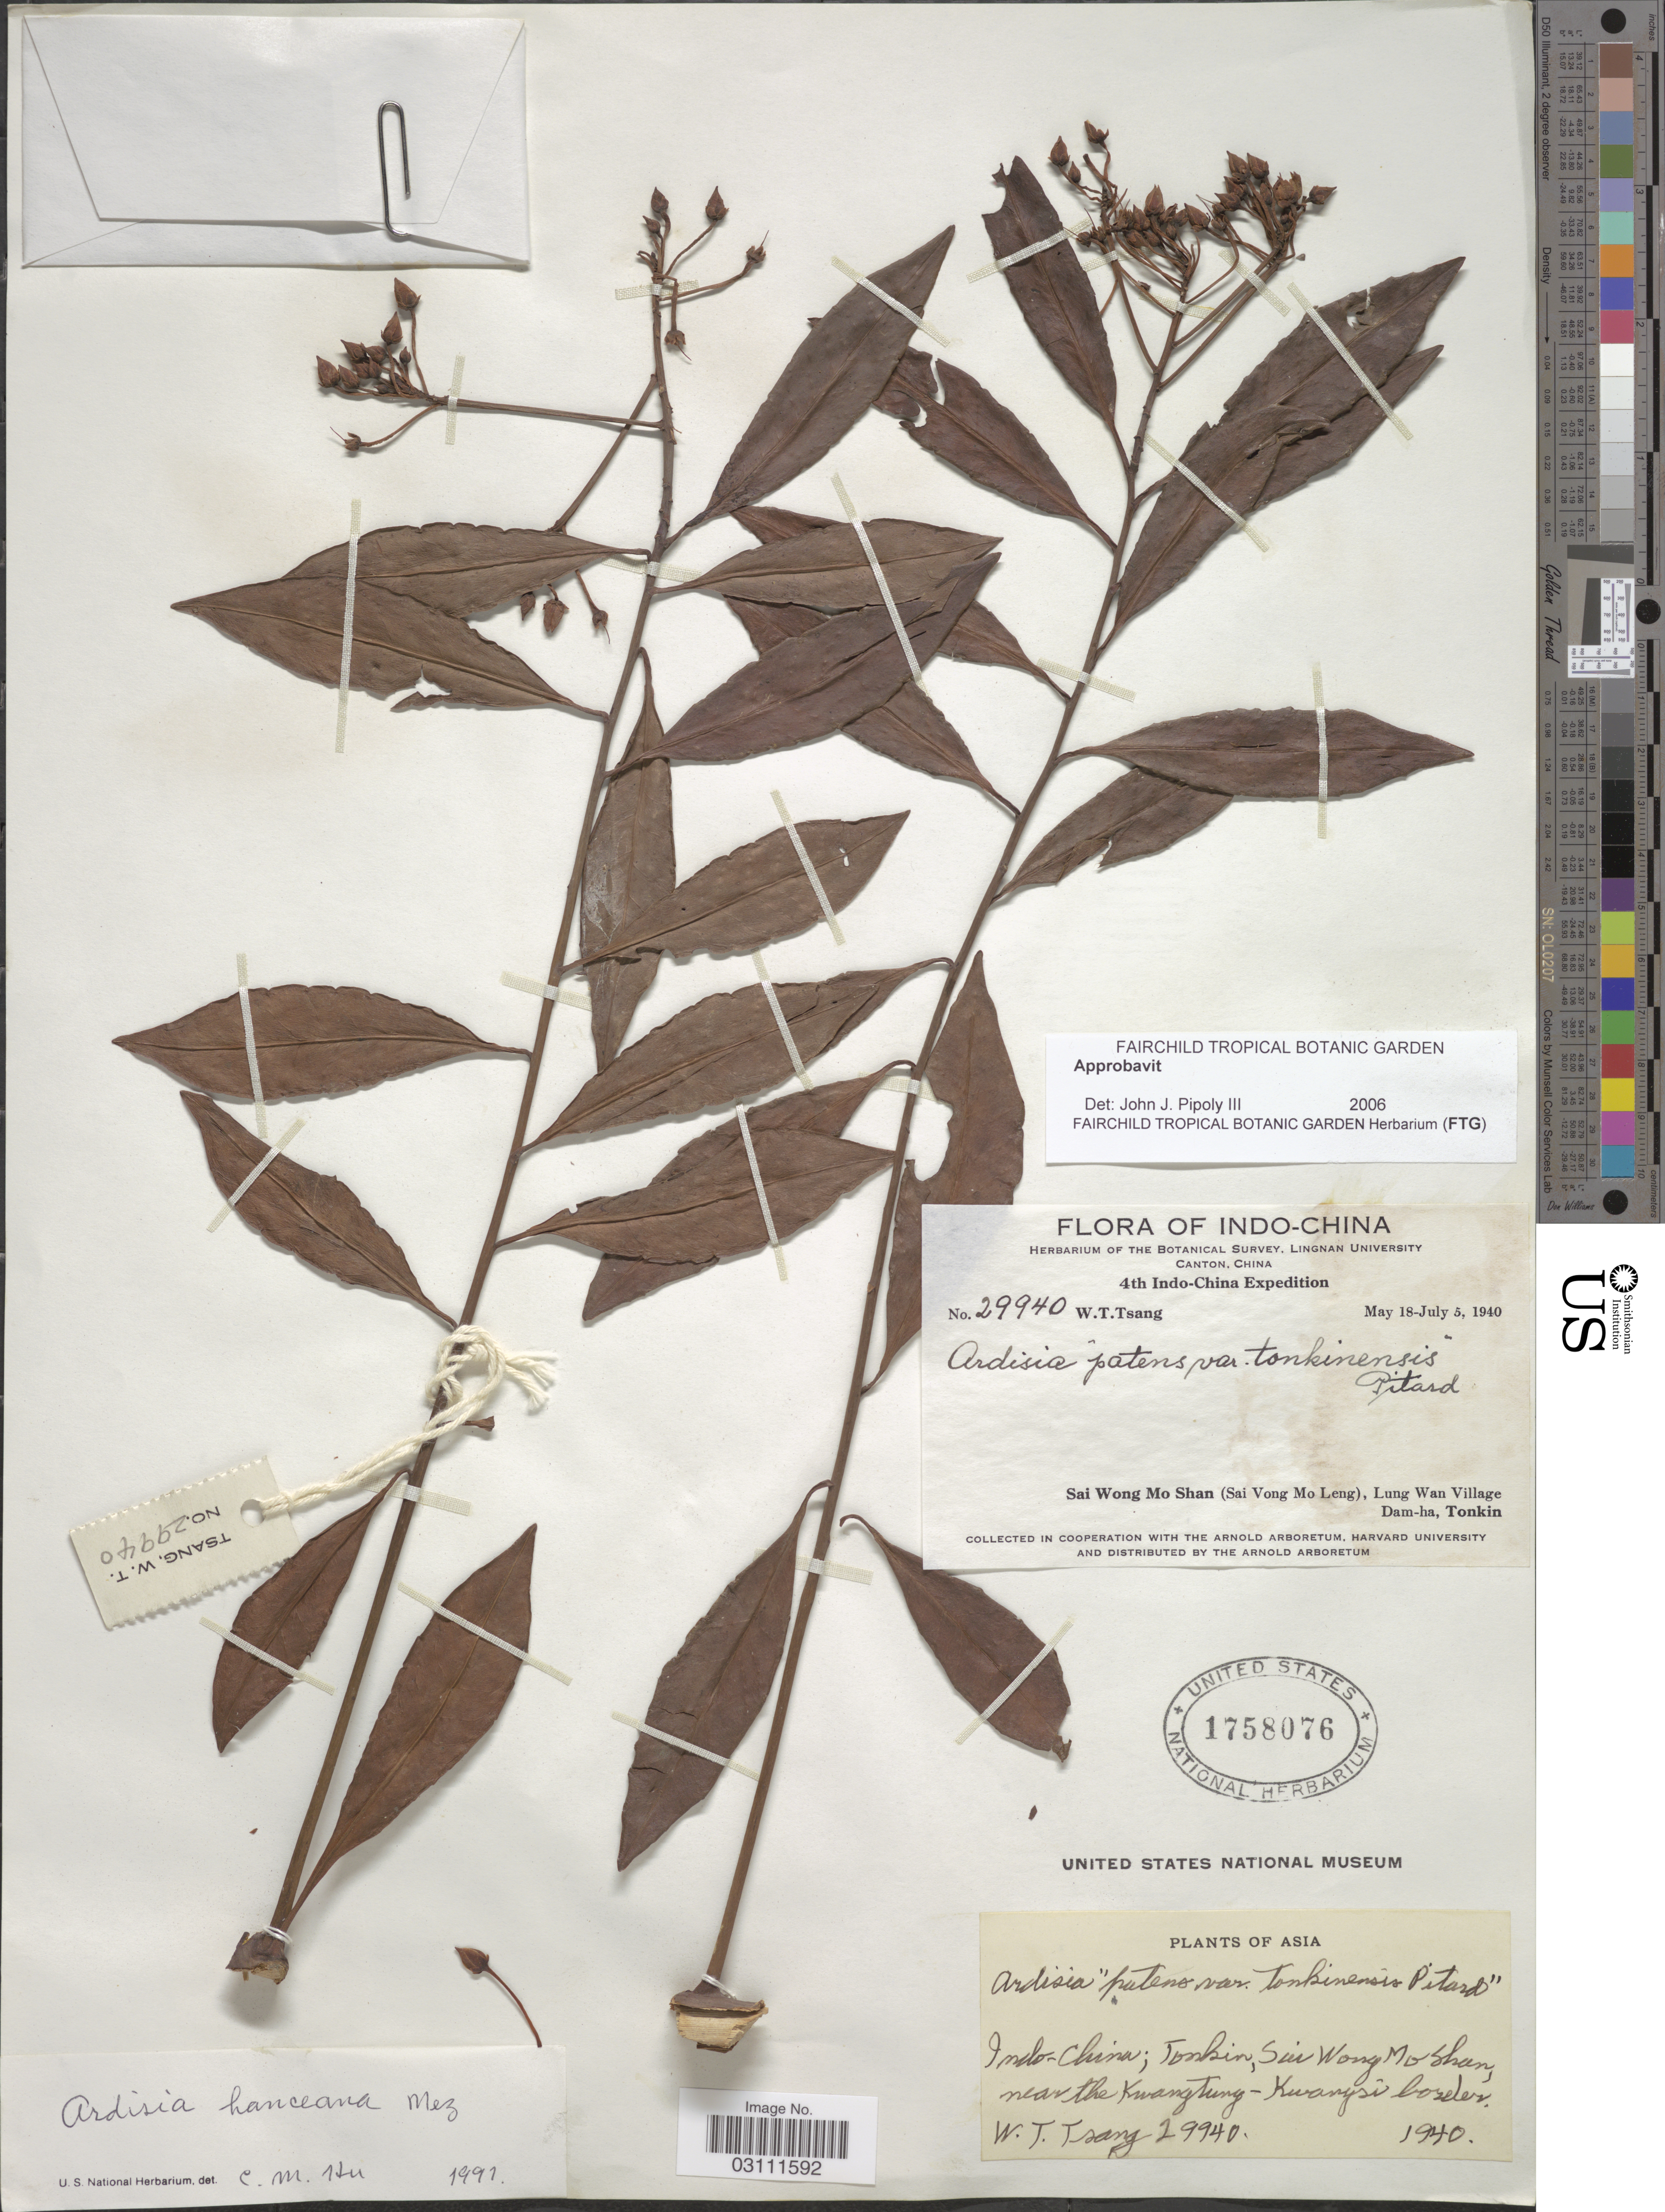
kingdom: Plantae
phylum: Tracheophyta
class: Magnoliopsida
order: Ericales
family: Primulaceae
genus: Ardisia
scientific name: Ardisia hanceana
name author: Mez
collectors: W. T. Tsang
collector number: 29940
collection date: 1940-05-18/1940-07-05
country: Vietnam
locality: Indo-China, Sai Wong Mo Shan (Sai Vong Mo Leng), Lung Wan Village, Dam-ha, Tonkin, near the Kwangtung-Kwangsi border.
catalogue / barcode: US 1758076